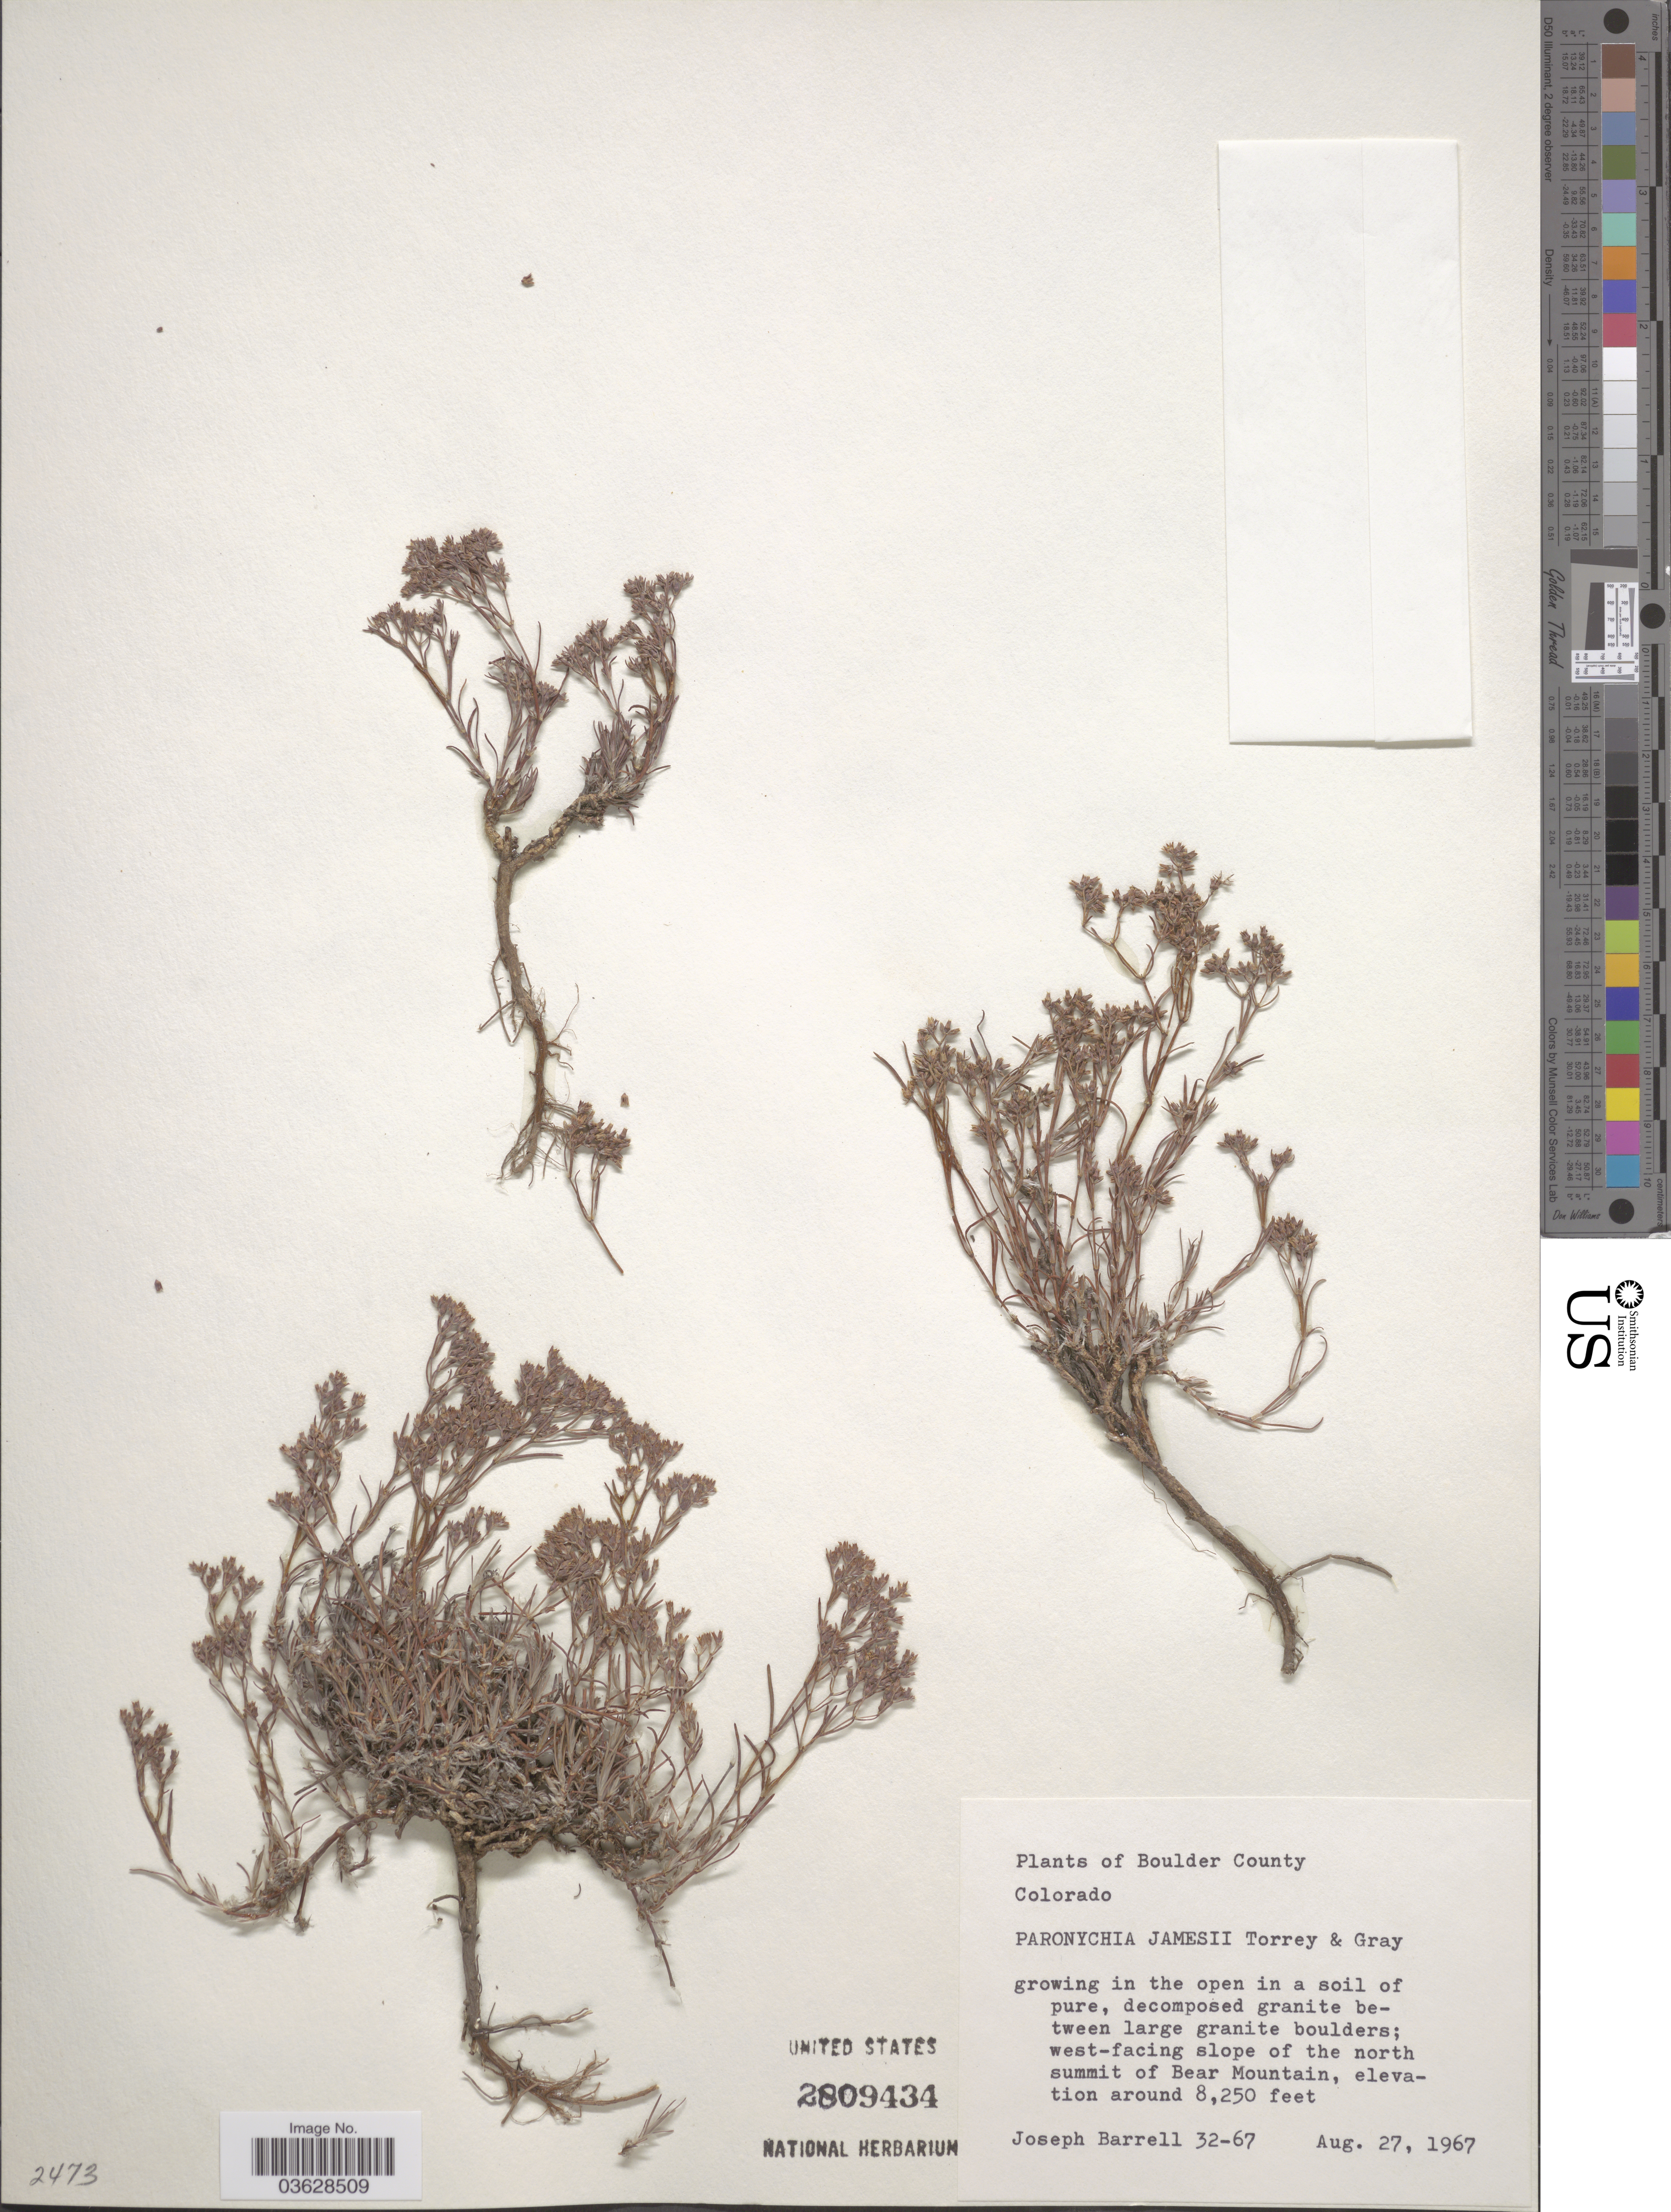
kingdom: Plantae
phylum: Tracheophyta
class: Magnoliopsida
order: Caryophyllales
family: Caryophyllaceae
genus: Paronychia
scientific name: Paronychia jamesii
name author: Torr. & A. Gray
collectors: J. Barrell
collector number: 32-67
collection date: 1967-08-27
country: United States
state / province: Colorado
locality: Boulder County. West-facing slope of the north summit of Bear Mountain.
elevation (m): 2515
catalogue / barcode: US 2809434